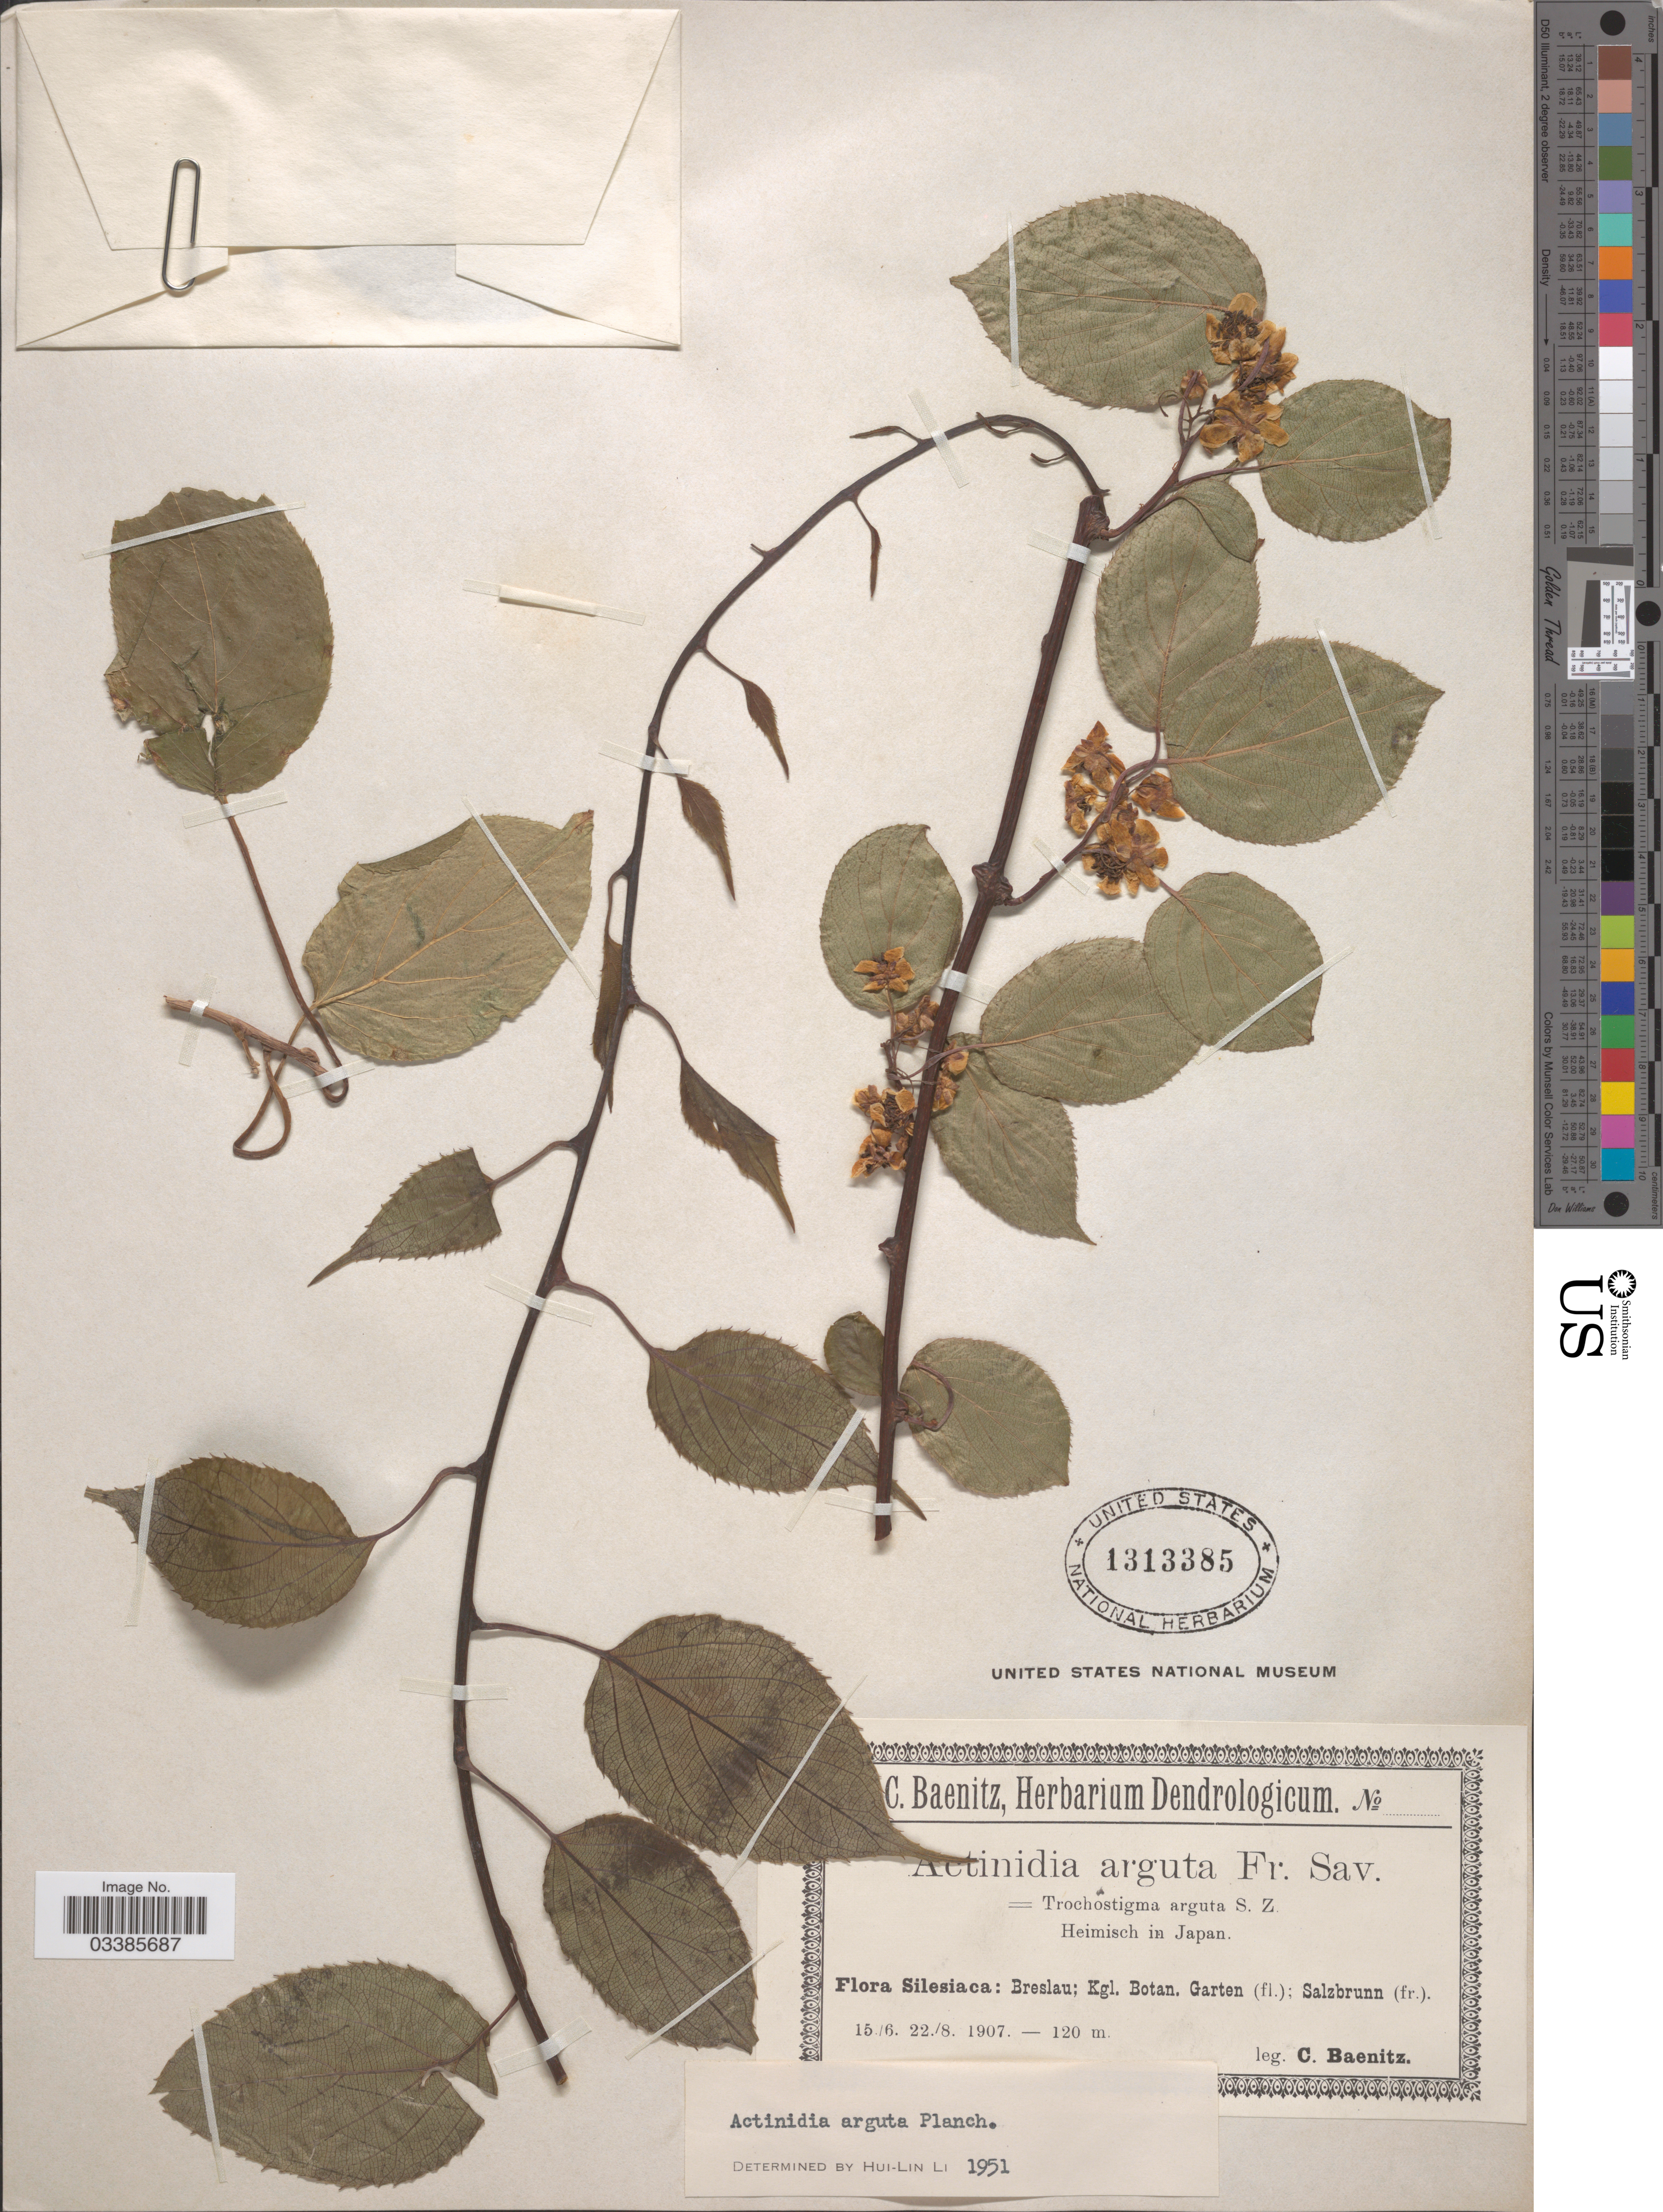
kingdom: Plantae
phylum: Tracheophyta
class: Magnoliopsida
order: Ericales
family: Actinidiaceae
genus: Actinidia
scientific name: Actinidia arguta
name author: (Siebold & Zucc.) Planch. ex Miq.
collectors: C. G. Baenitz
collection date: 1907-06-15/1907-08-22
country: Poland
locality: Silesiaca: Breslau; Kgl. Botan. Garten (fl.); Salzbrunn (fr.).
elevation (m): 120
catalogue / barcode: US 1313385